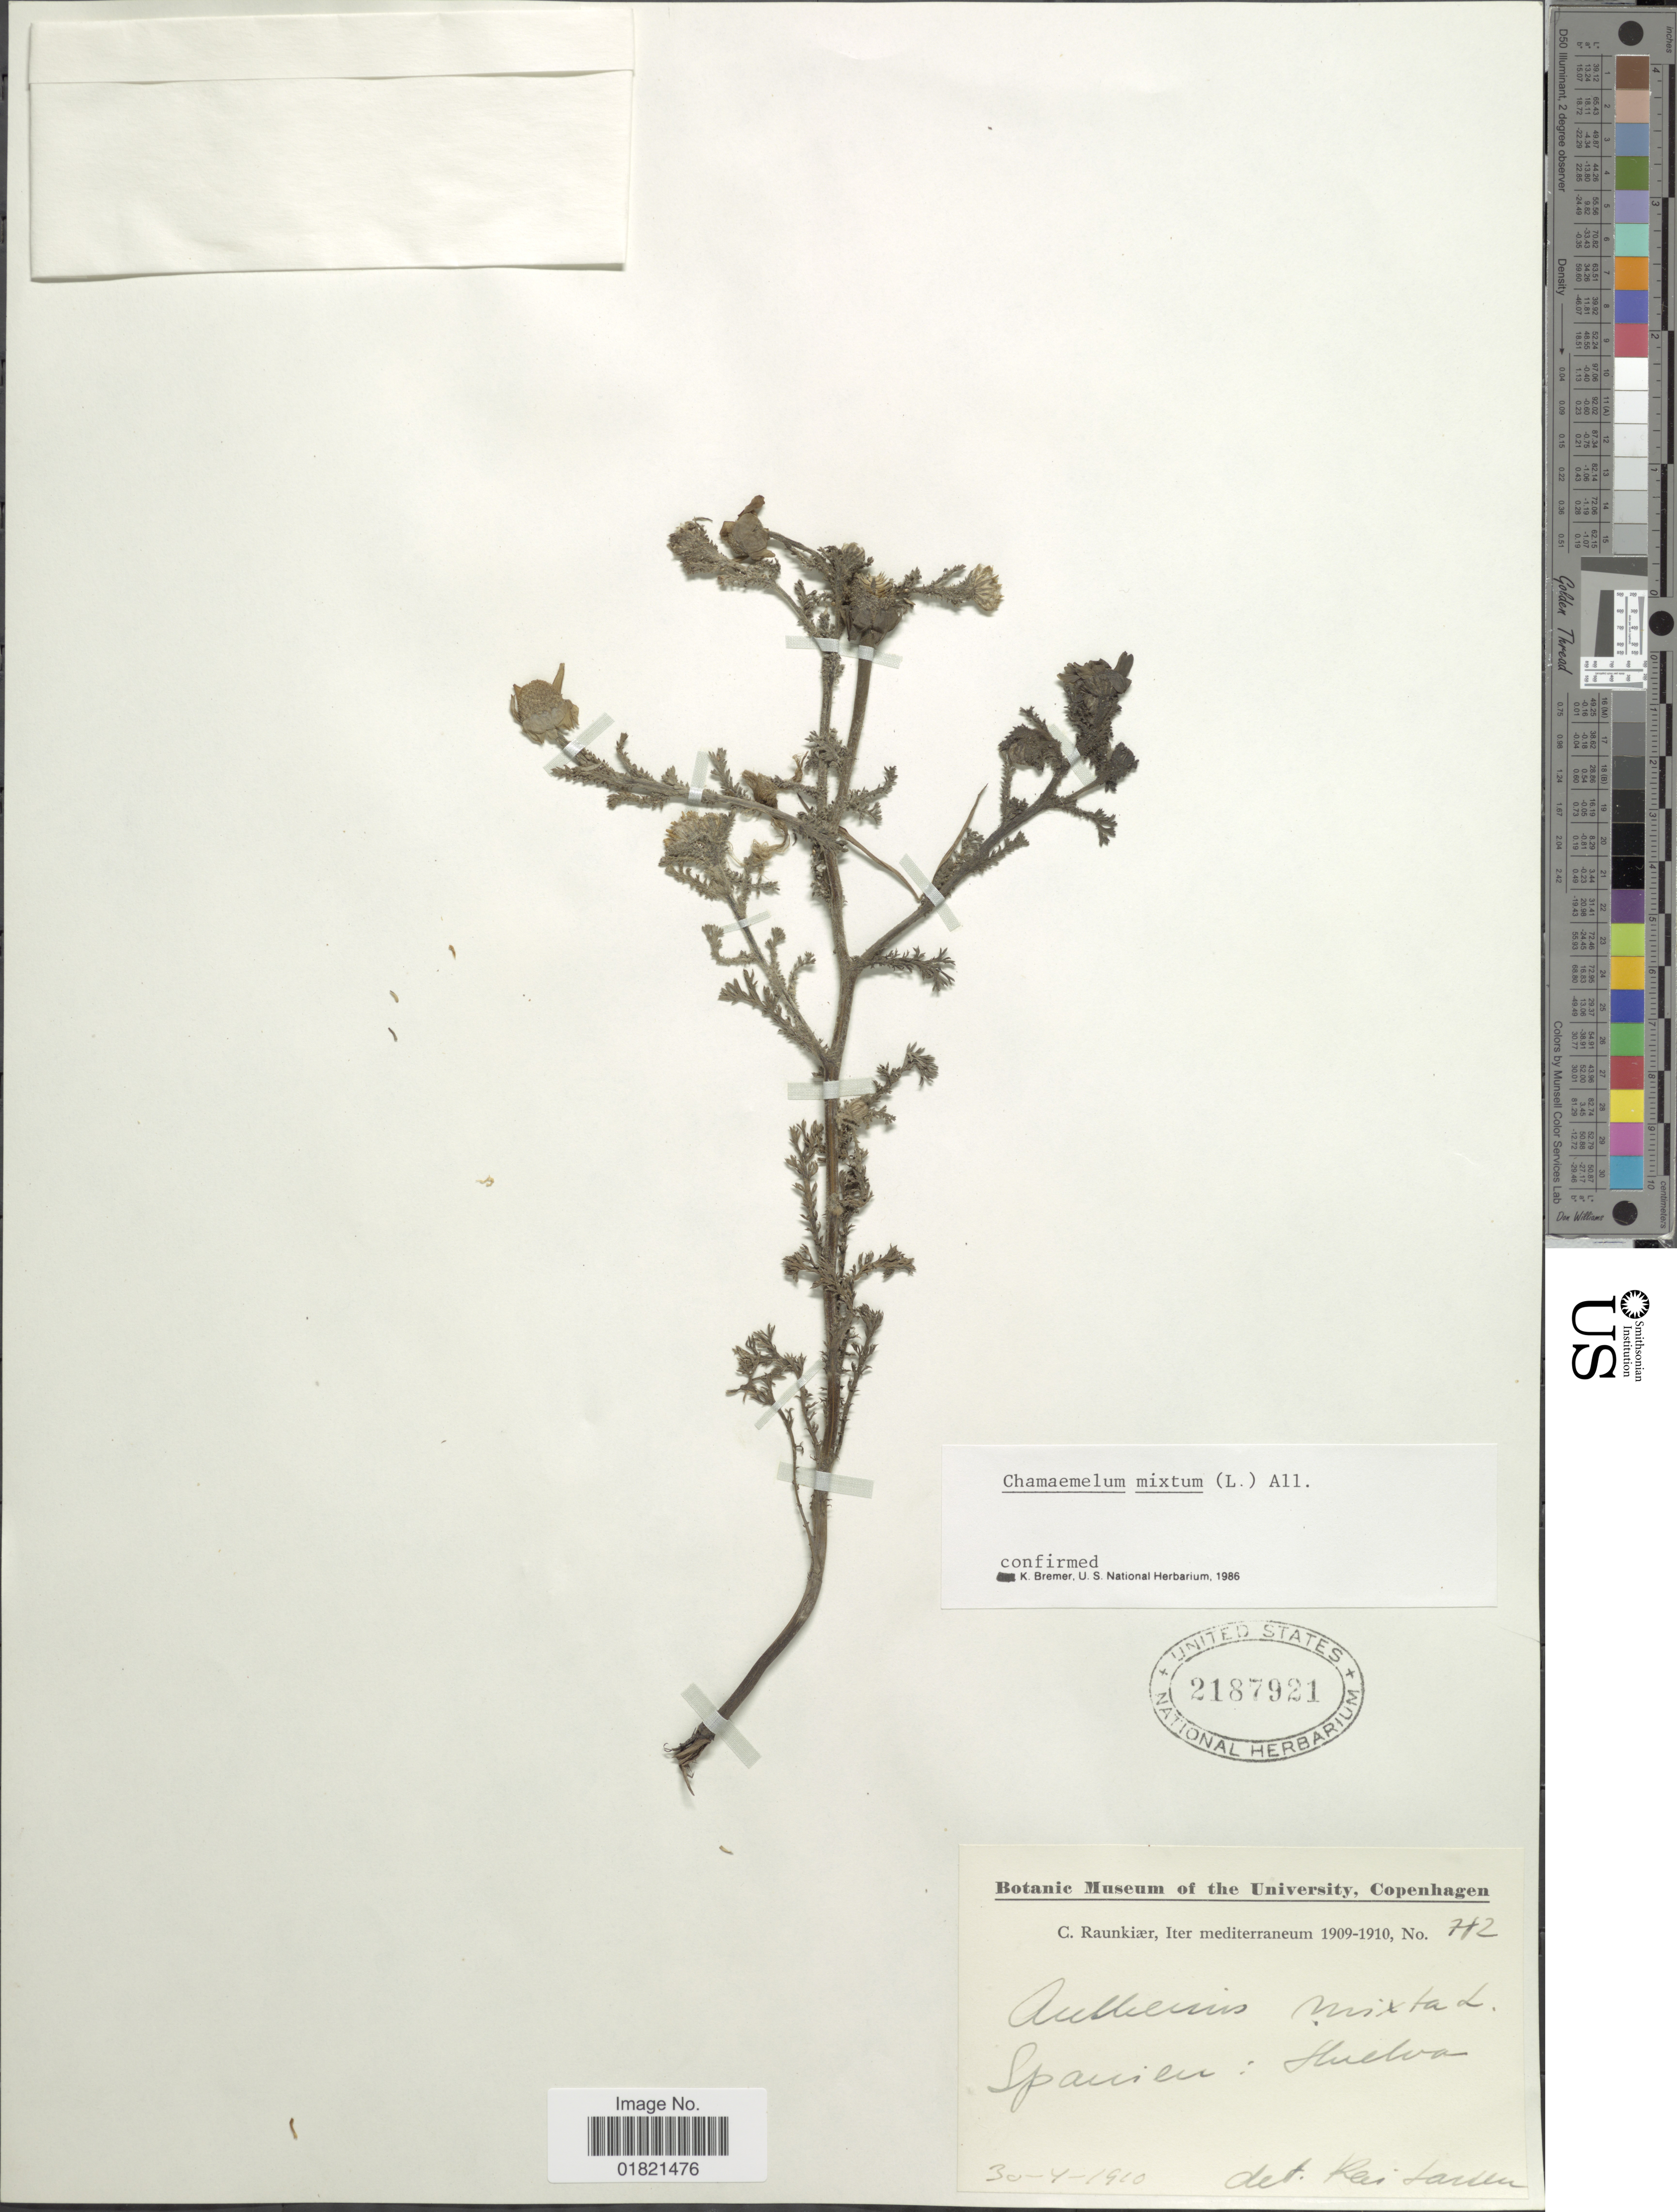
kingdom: Plantae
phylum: Tracheophyta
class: Magnoliopsida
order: Asterales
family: Asteraceae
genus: Chamaemelum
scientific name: Chamaemelum mixtum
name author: L.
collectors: C. Raunkiær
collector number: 782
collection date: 1910-04-30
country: Spain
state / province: Andalucia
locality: Spanieu: Huelva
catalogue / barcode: US 2187921